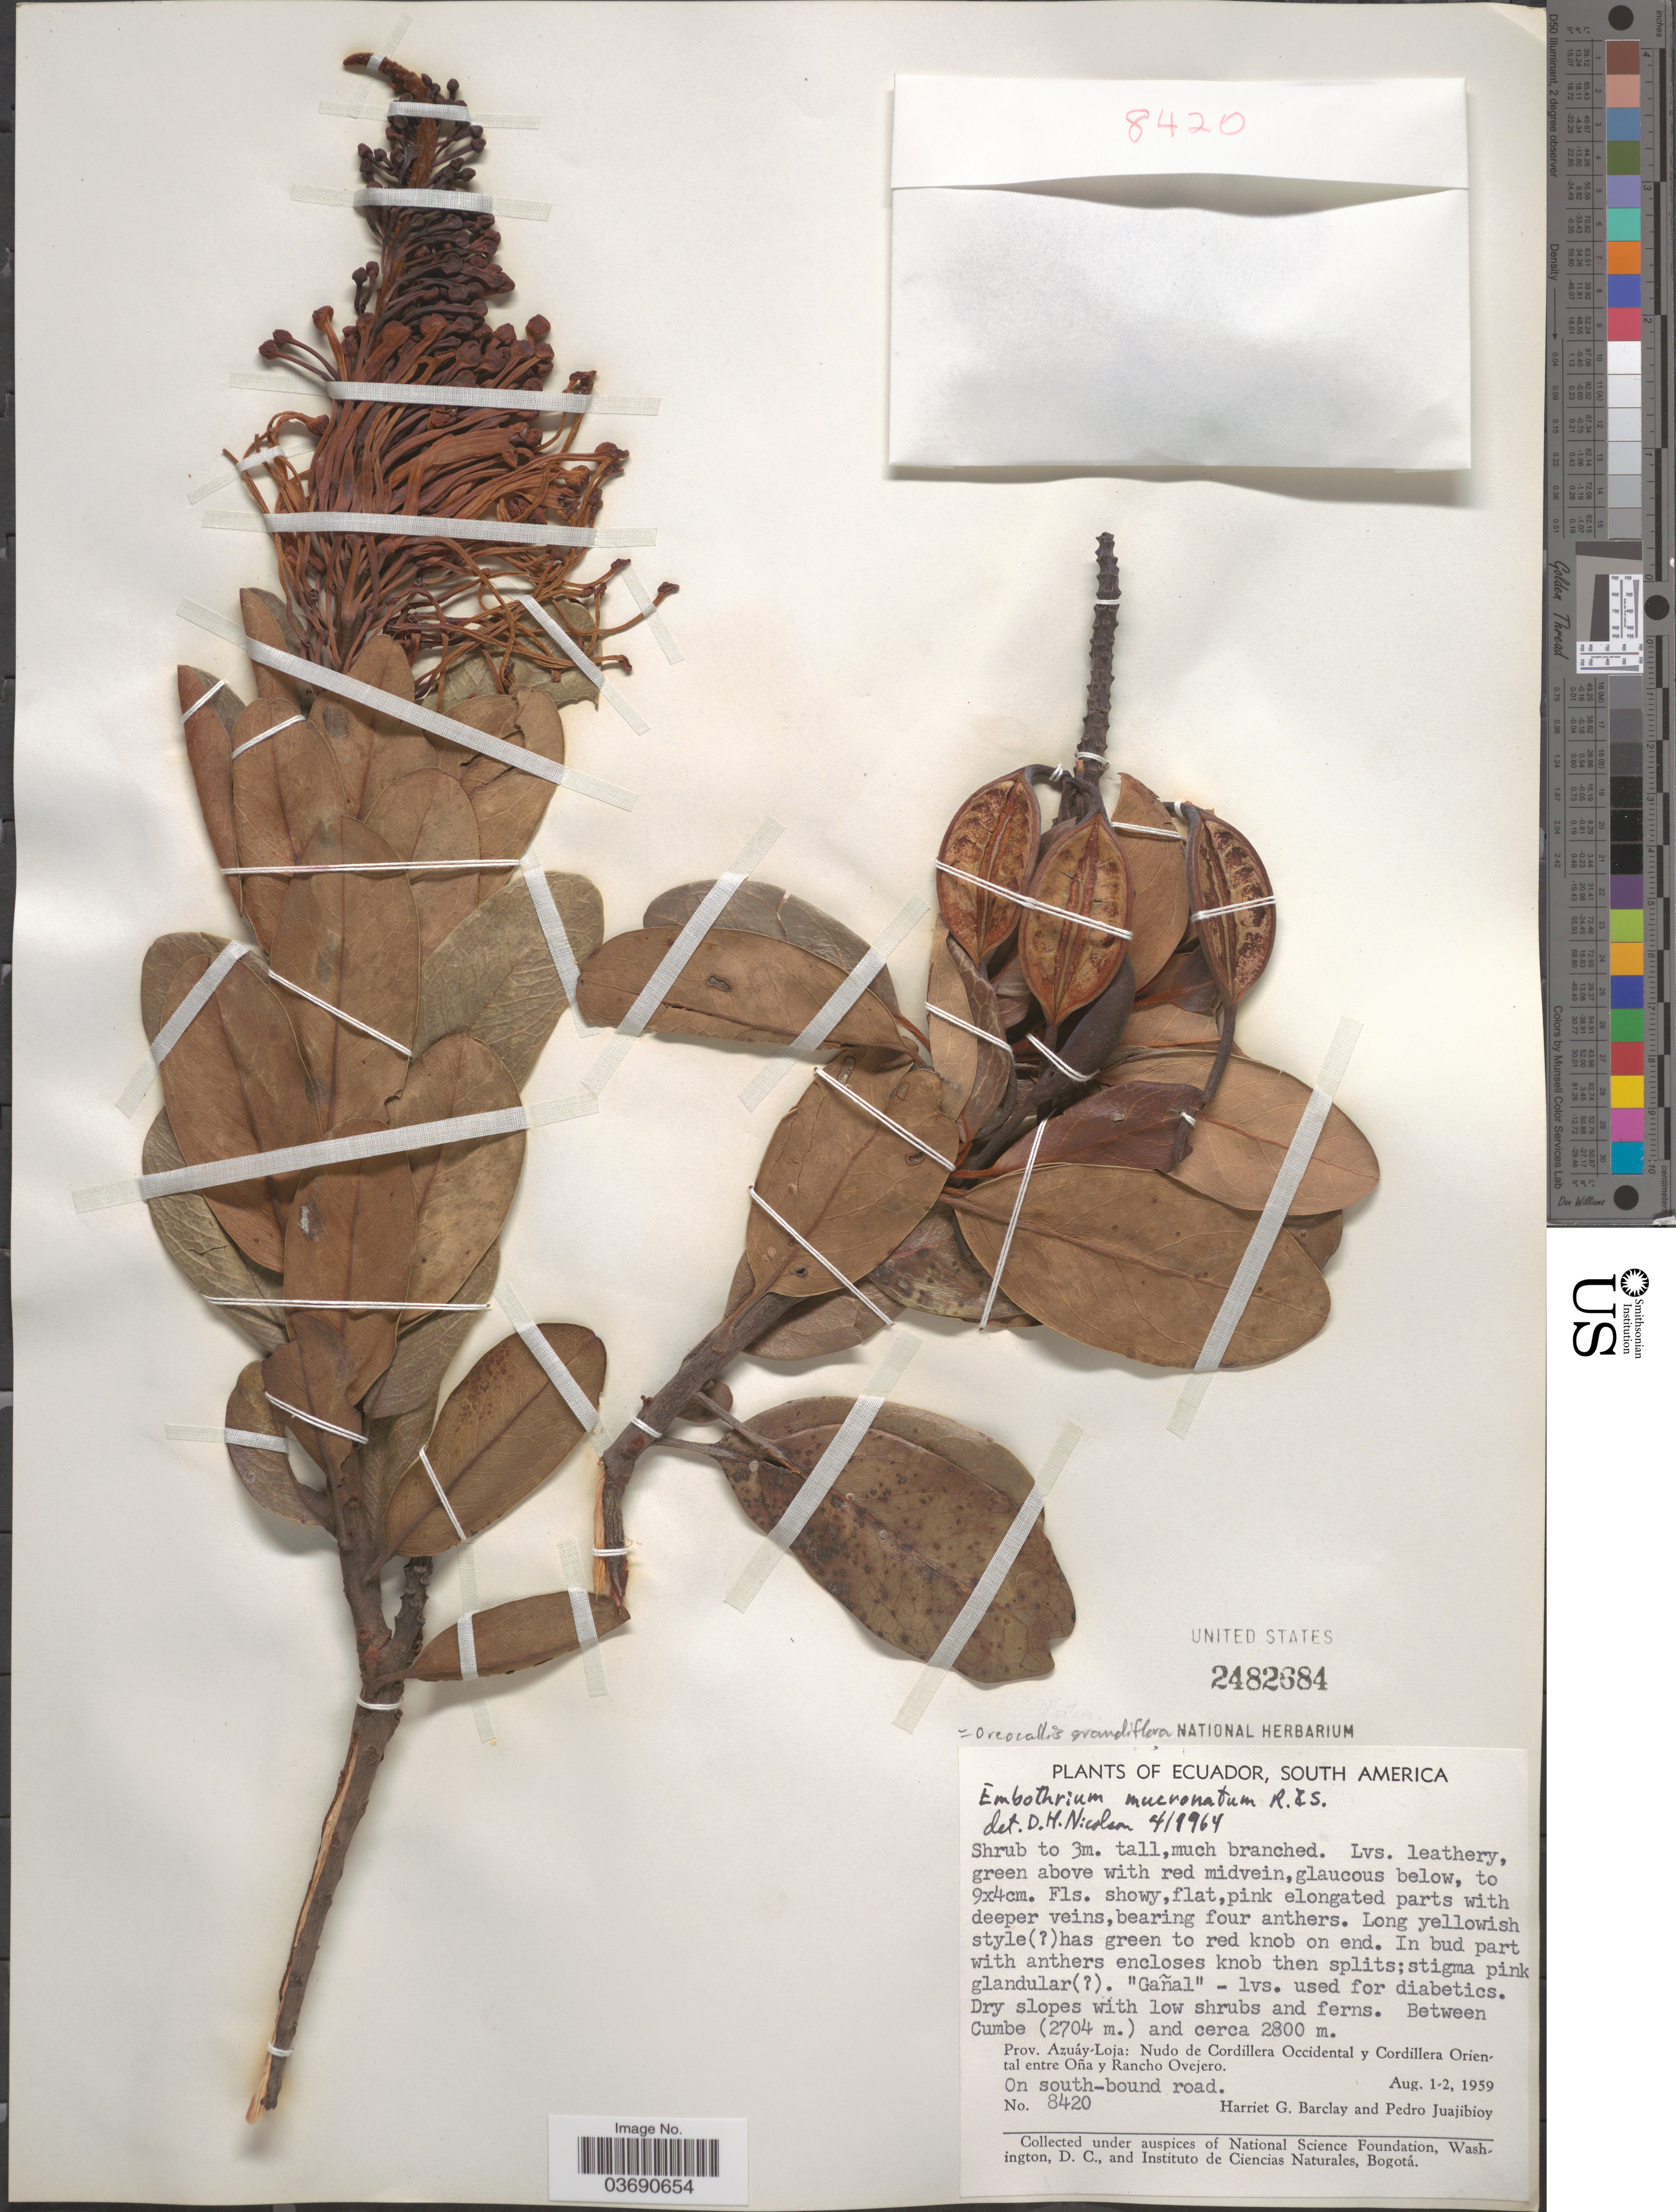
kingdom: Plantae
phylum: Tracheophyta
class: Magnoliopsida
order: Proteales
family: Proteaceae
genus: Oreocallis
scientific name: Oreocallis grandiflora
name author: (Lam.) R. Br.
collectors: H. G. Barclay & P. Juajibioy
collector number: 8420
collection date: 1959-08-01/1959-08-02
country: Ecuador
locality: Between Cumbe. Prov. Azuáy-Loja: Nudo de Cordillera Occidental y Cordillera Oriental entre Oña y Rancho Ovejero. On south-bound road.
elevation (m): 2704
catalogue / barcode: US 2482684